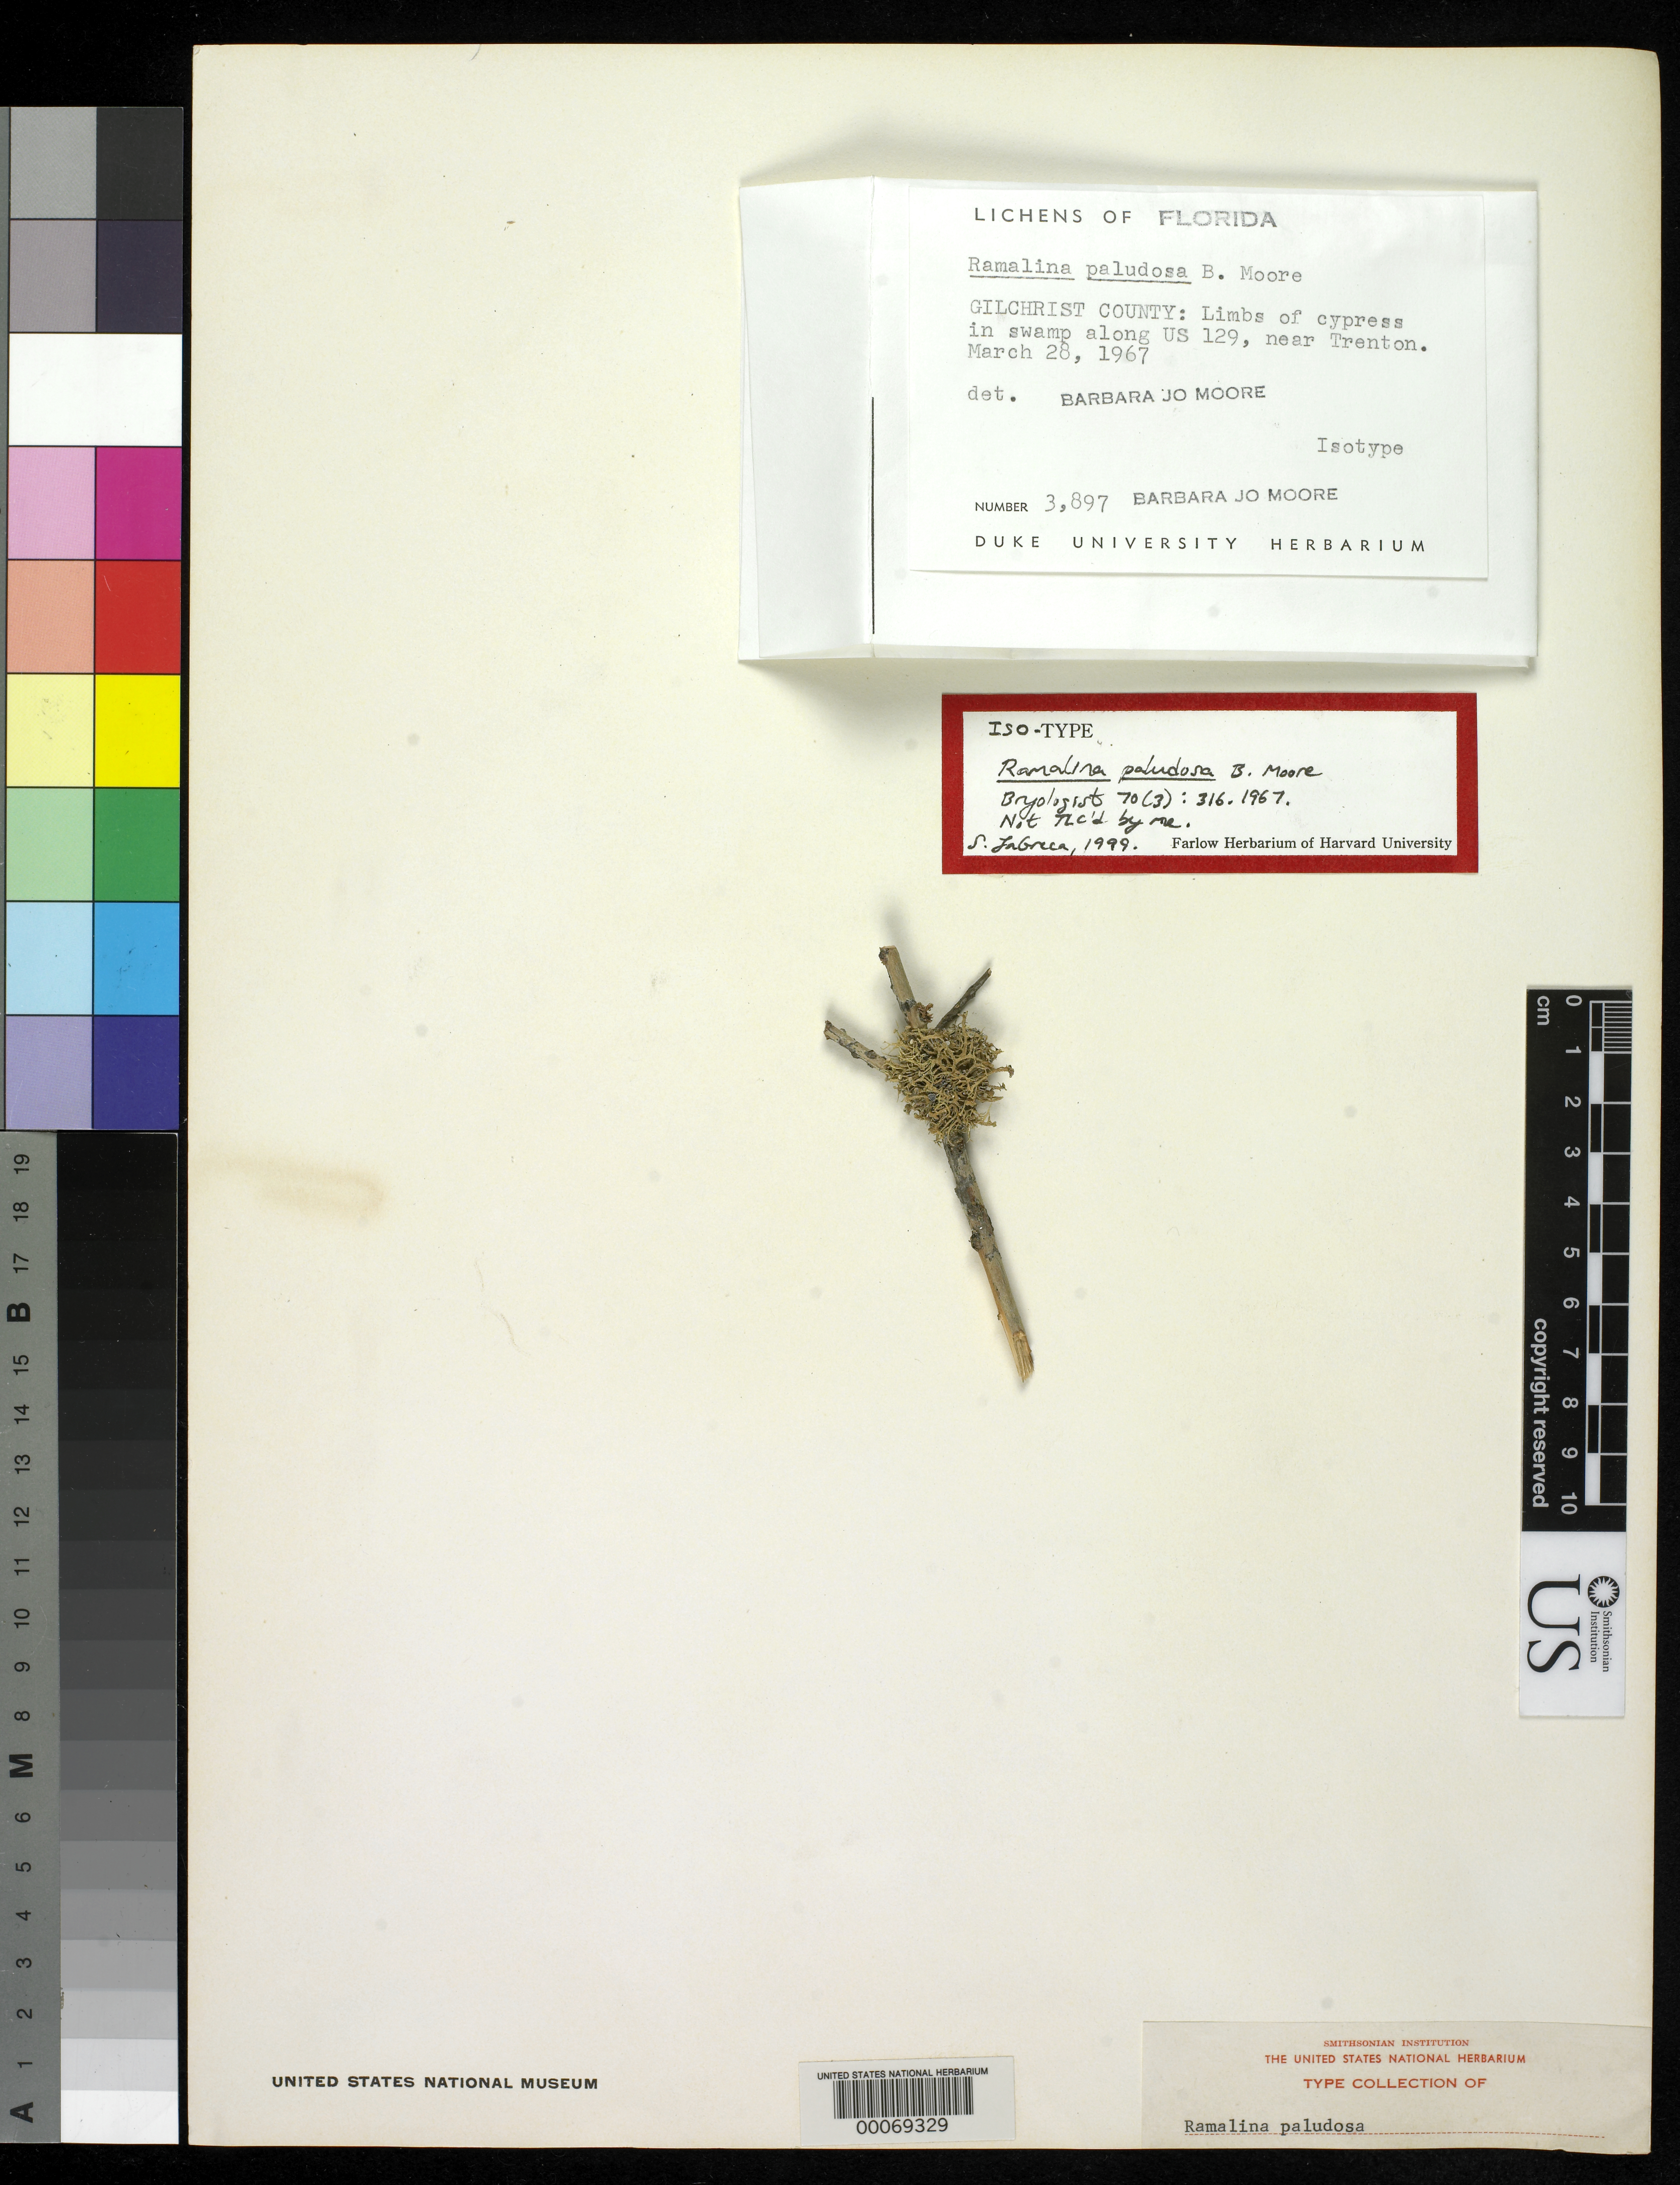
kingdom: Fungi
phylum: Ascomycota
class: Lecanoromycetes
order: Lecanorales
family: Ramalinaceae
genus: Ramalina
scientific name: Ramalina paludosa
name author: B.J. Moore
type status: Isotype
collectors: B. Moore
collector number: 3897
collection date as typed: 28 Mar 1967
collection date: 1967-03-28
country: United States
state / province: Florida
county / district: Gilchrist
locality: Along US 129, near Trenton.